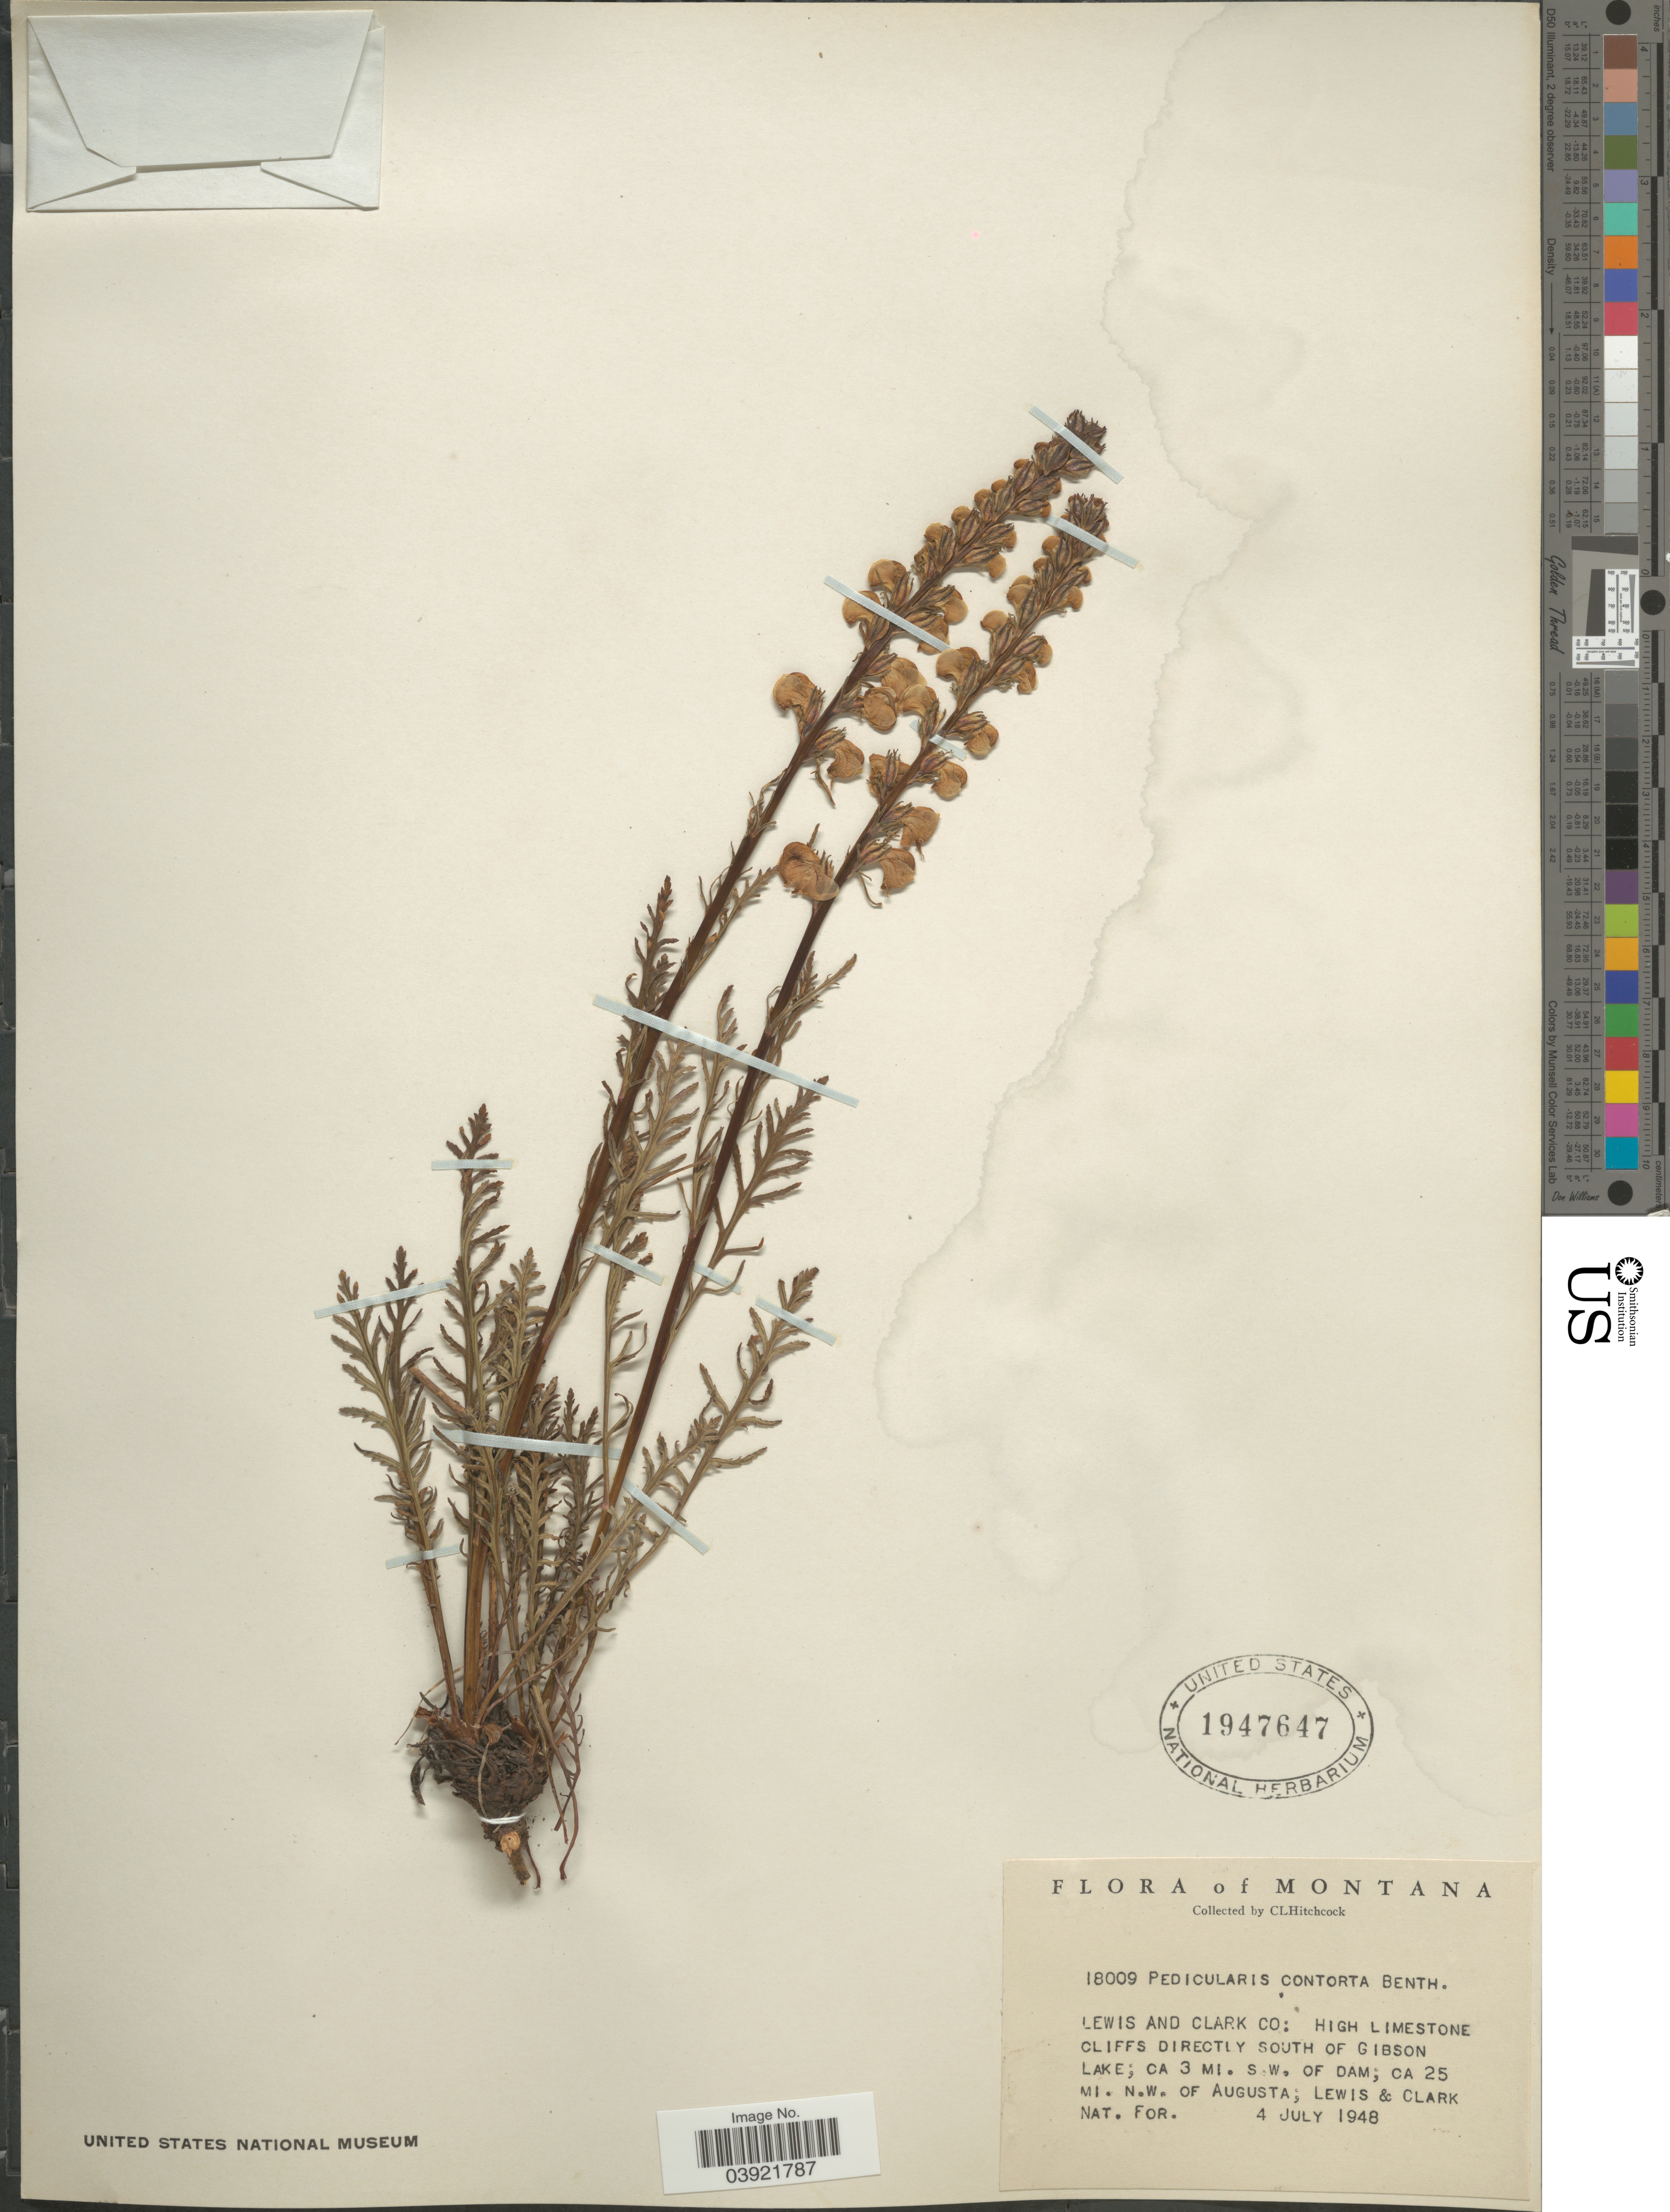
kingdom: Plantae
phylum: Tracheophyta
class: Magnoliopsida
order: Lamiales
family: Orobanchaceae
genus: Pedicularis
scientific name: Pedicularis contorta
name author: Benth.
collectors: C. L. Hitchcock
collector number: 18009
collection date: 1948-07-04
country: United States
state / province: Montana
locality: Lewis and Clark Co: South of Gibson Lake; ca 3 mi. S.W. of Dam; ca 25 mi. N.W. of Augusta; Lewis & Clark Nat. For.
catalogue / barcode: US 1947647